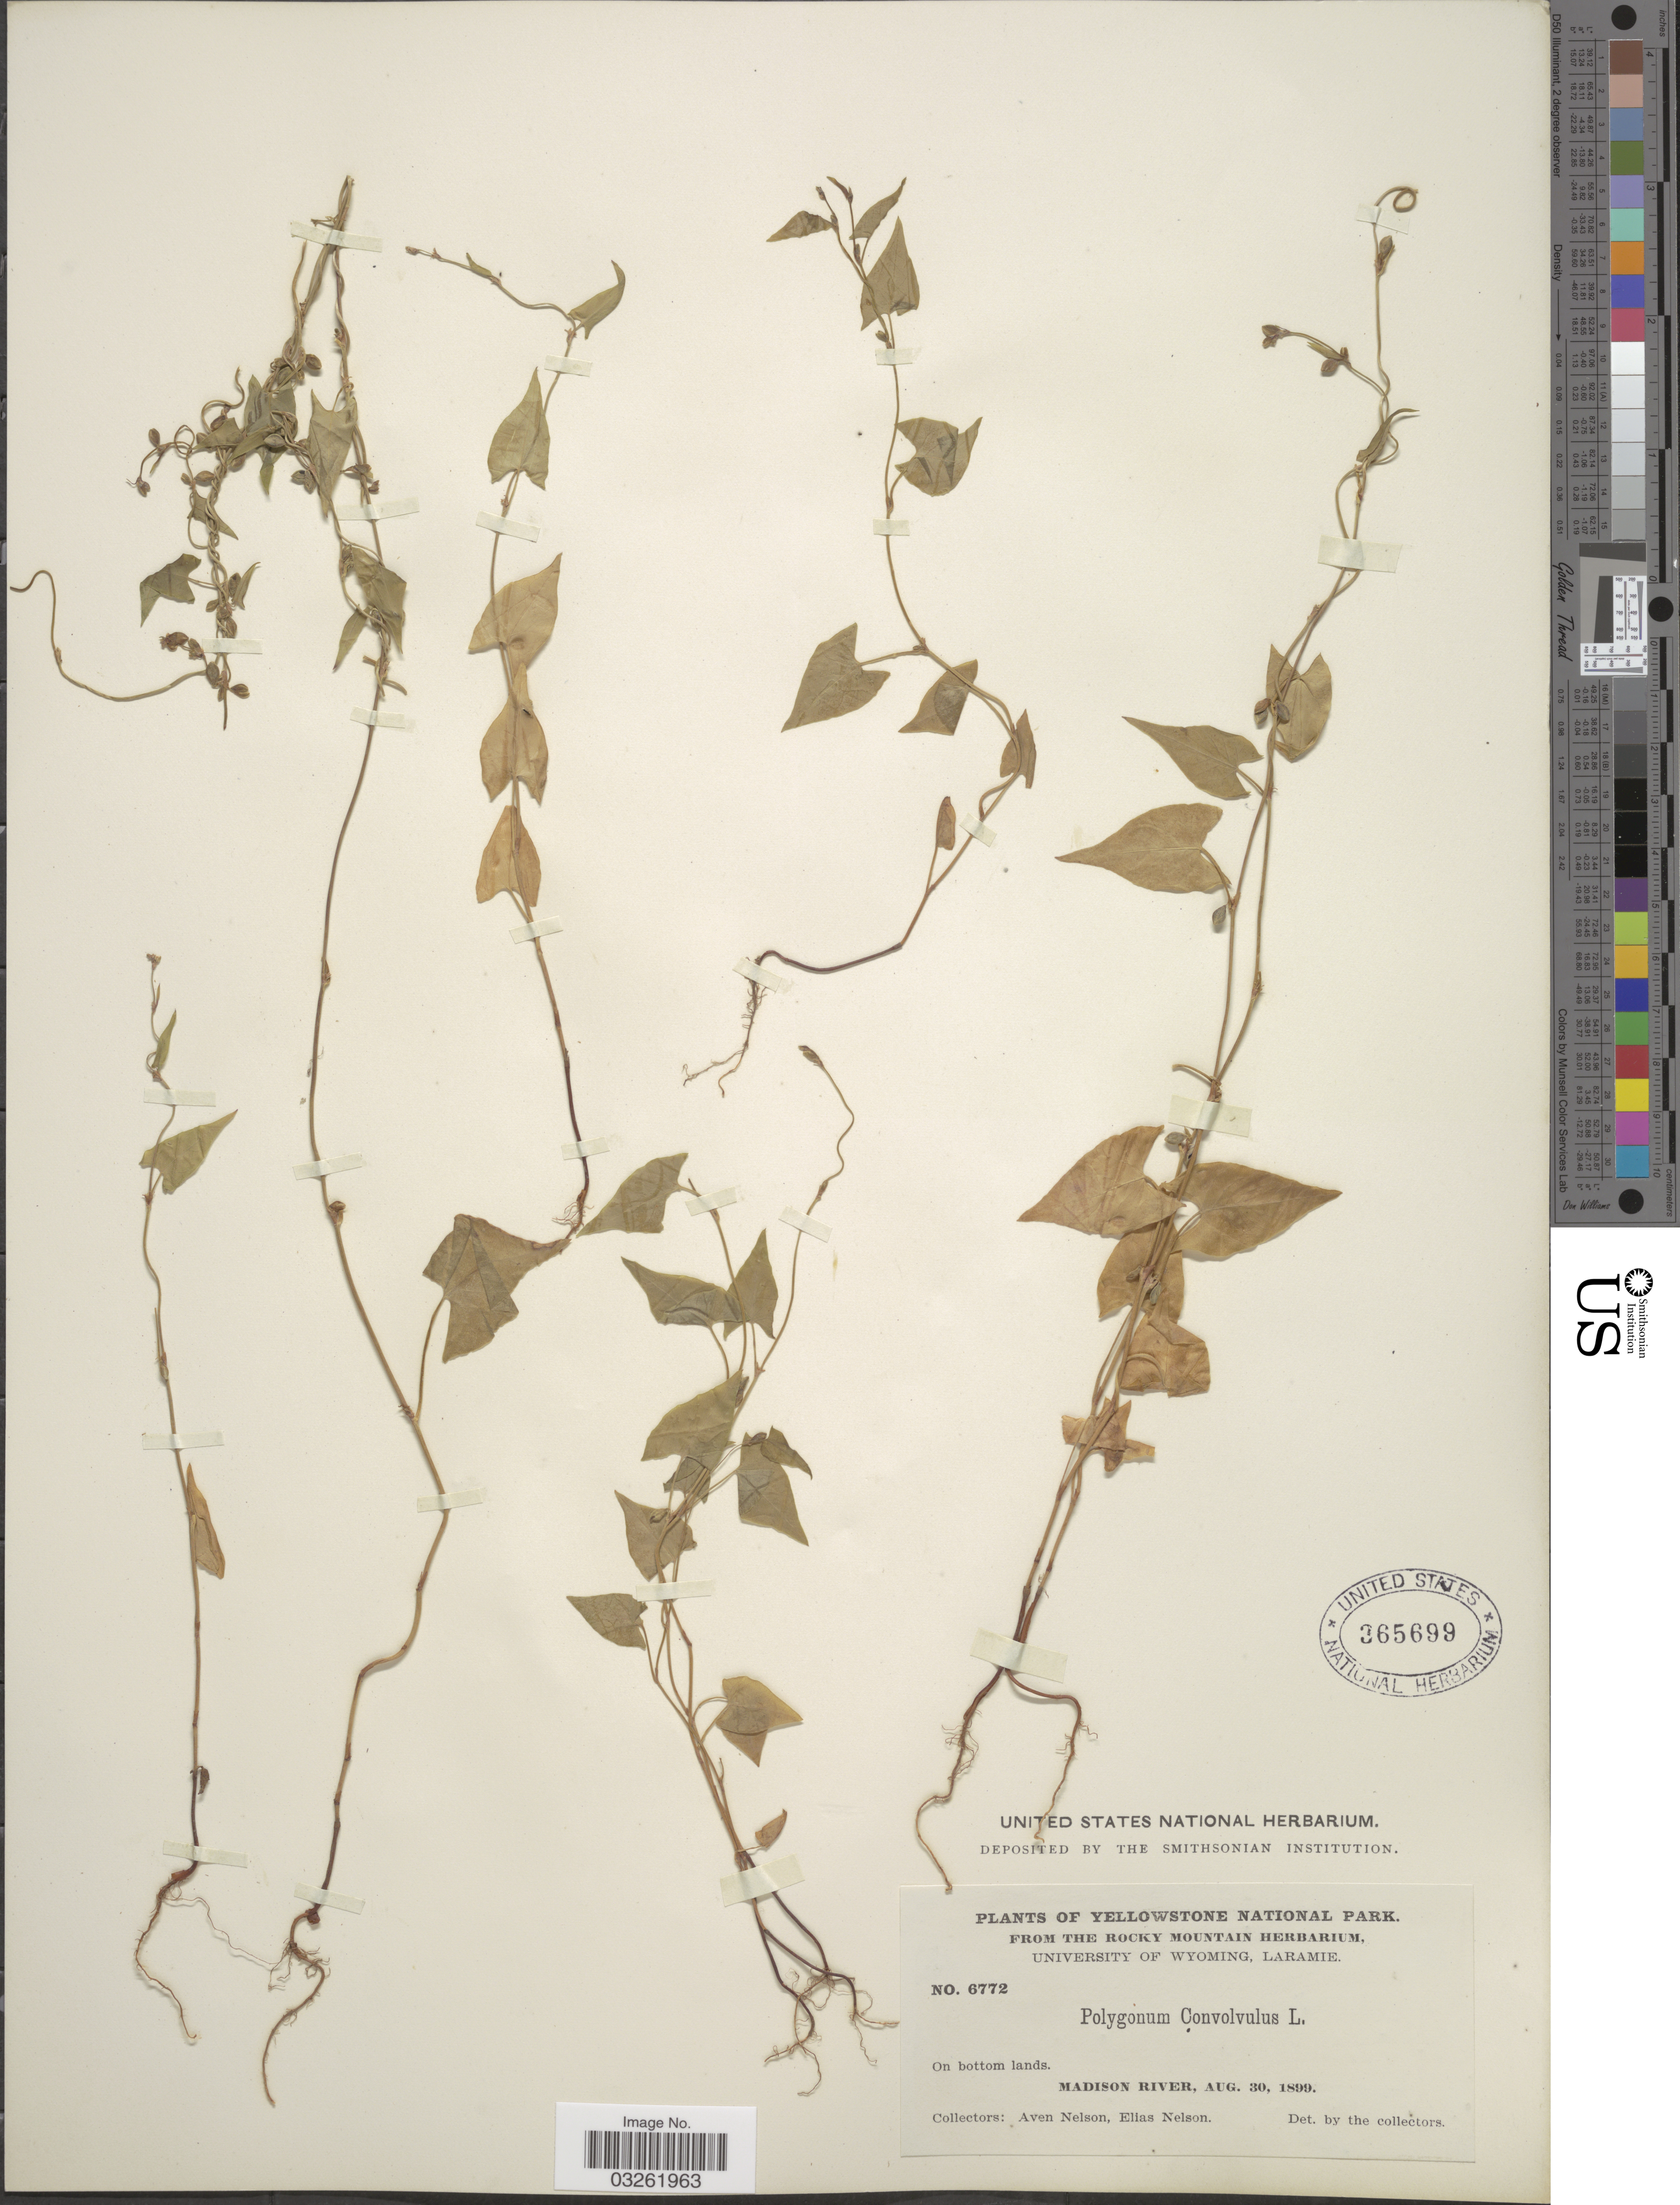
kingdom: Plantae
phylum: Tracheophyta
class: Magnoliopsida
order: Caryophyllales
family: Polygonaceae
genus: Fallopia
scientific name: Fallopia convolvulus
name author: (L.) Á. Löve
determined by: Strong, M. T., (US), Smithsonian Institution - National Museum of Natural History (UNITED STATES)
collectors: A. Nelson & E. Nelson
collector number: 6772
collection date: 1899-08-30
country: United States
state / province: Wyoming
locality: Yellowstone National Park. On bottom lands. Madison River.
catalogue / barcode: US 365699